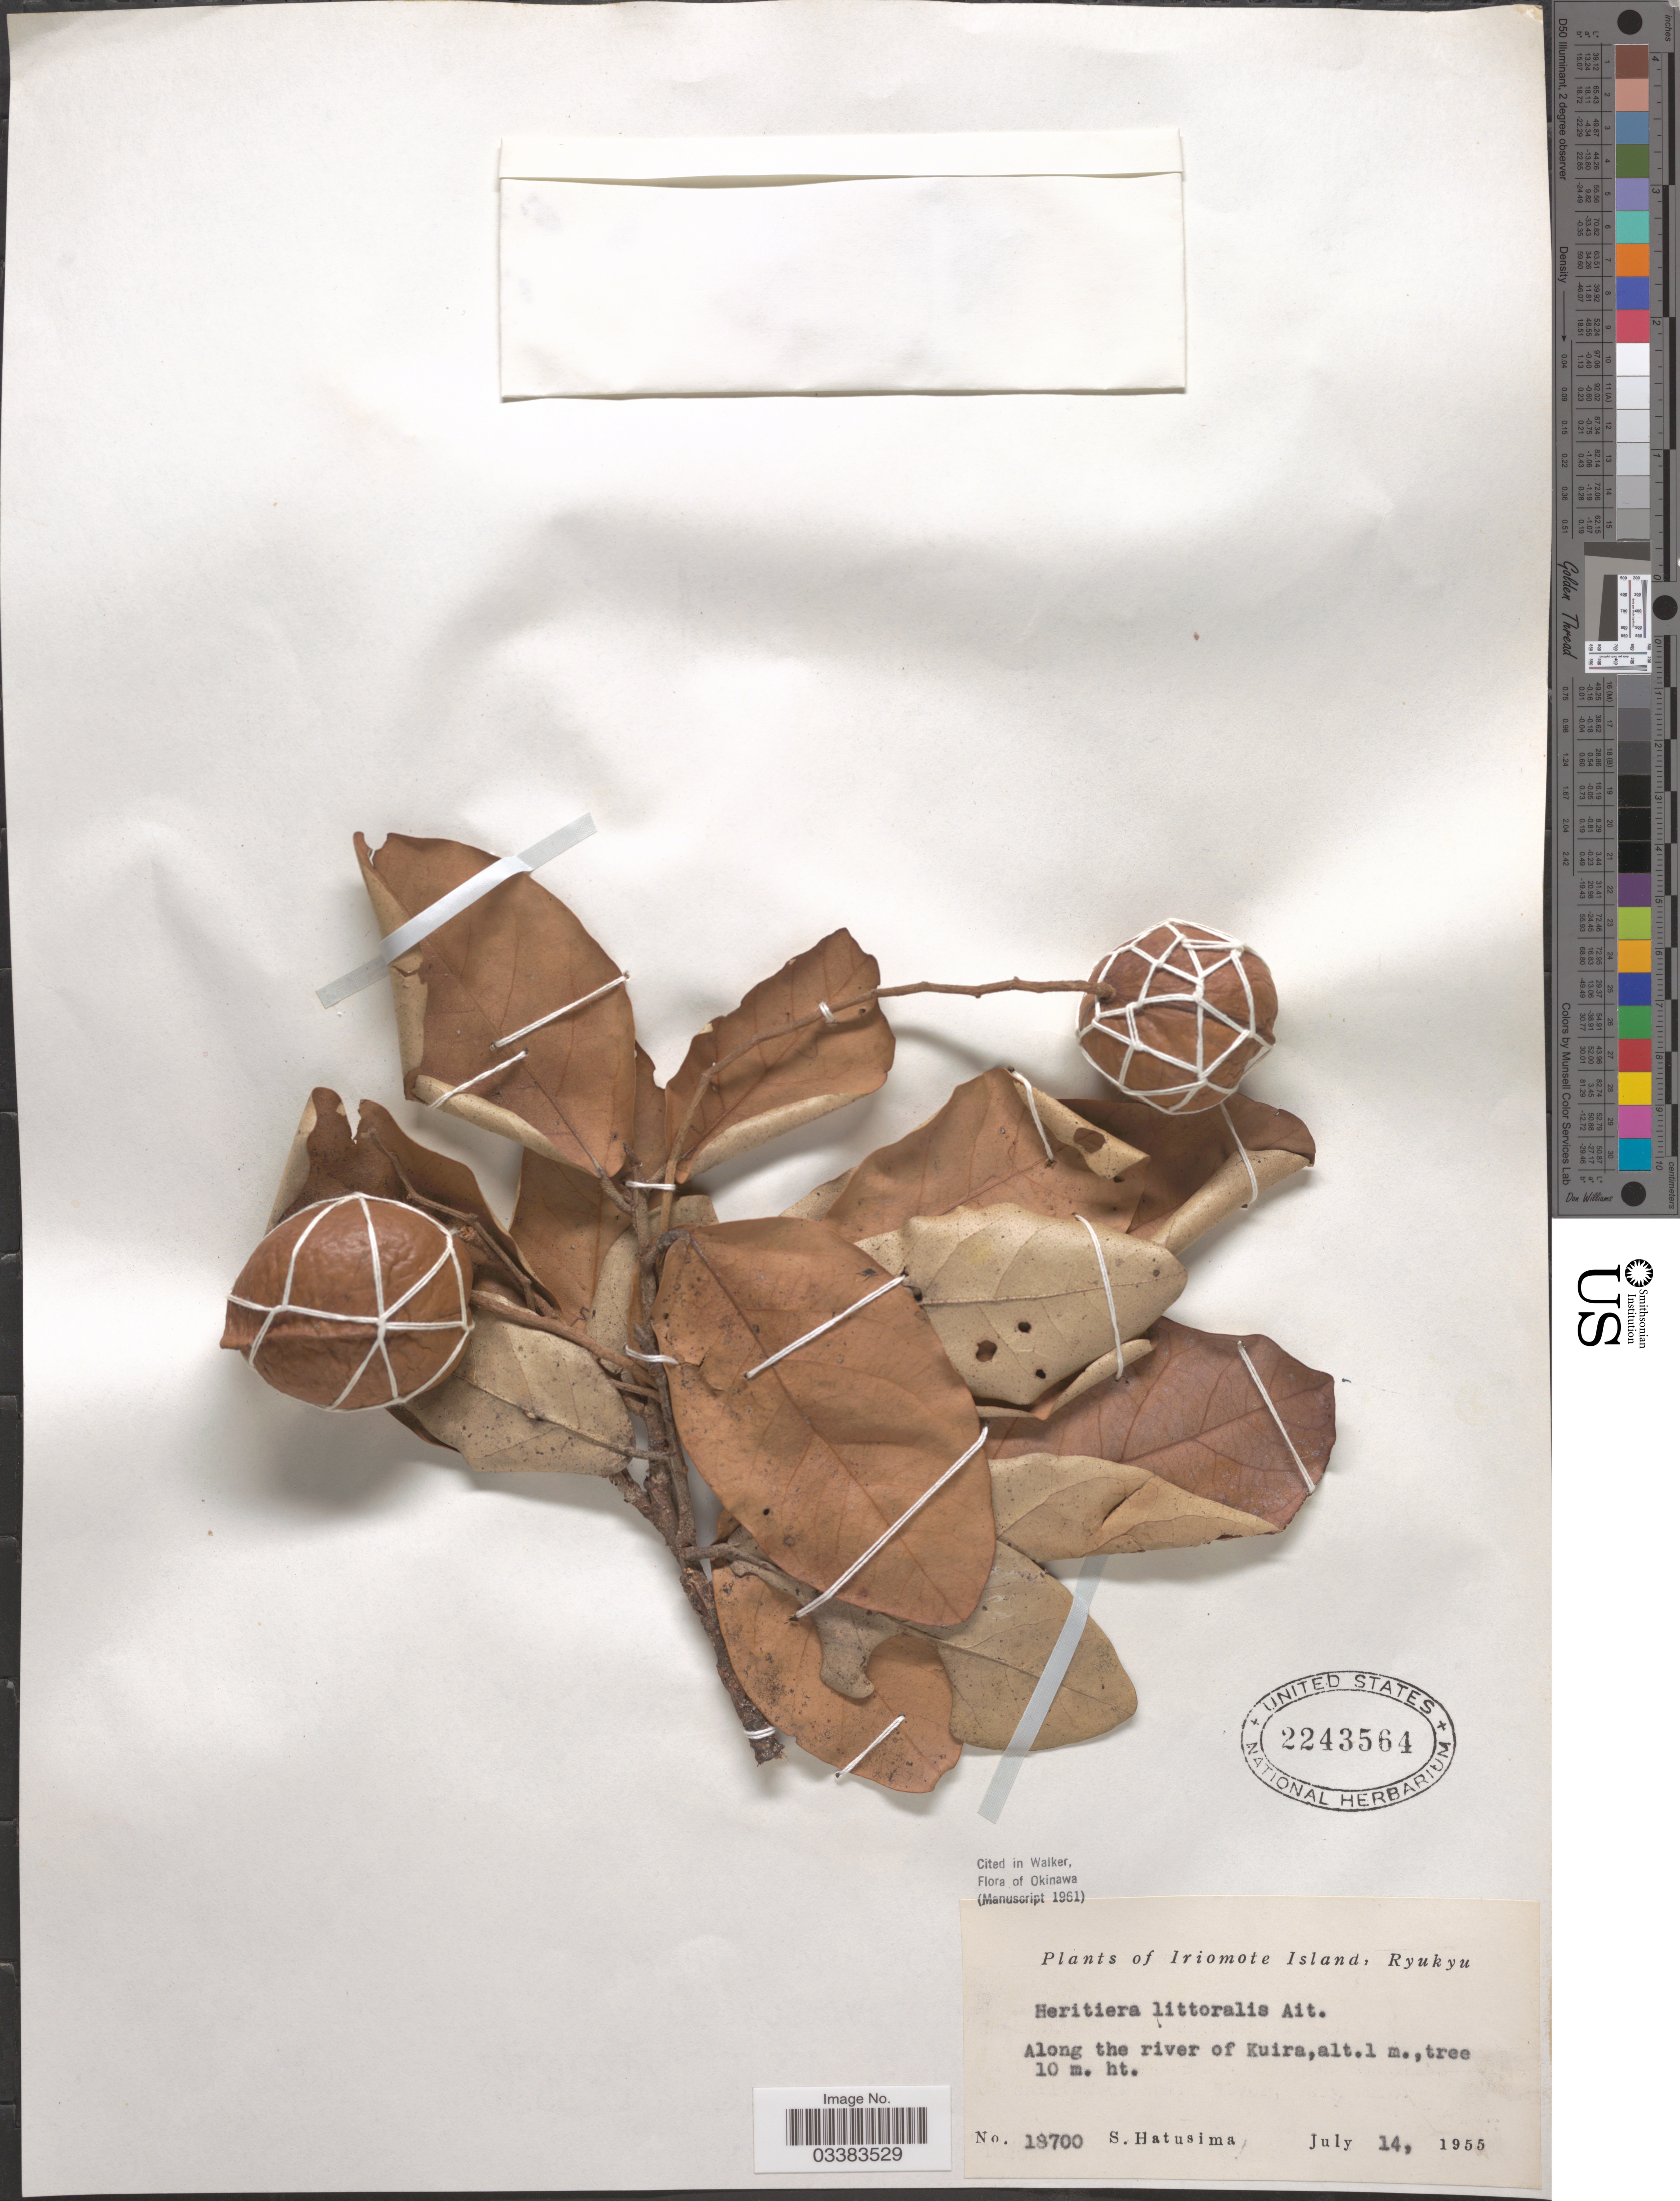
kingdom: Plantae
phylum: Tracheophyta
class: Magnoliopsida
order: Malvales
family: Malvaceae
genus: Heritiera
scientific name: Heritiera littoralis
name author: Aiton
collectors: S. Hatusima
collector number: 18700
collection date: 1955-07-14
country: Japan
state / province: Okinawa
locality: Iriomote Island, Ryukyu. Along the river of Kuira.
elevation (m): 1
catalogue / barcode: US 2243564